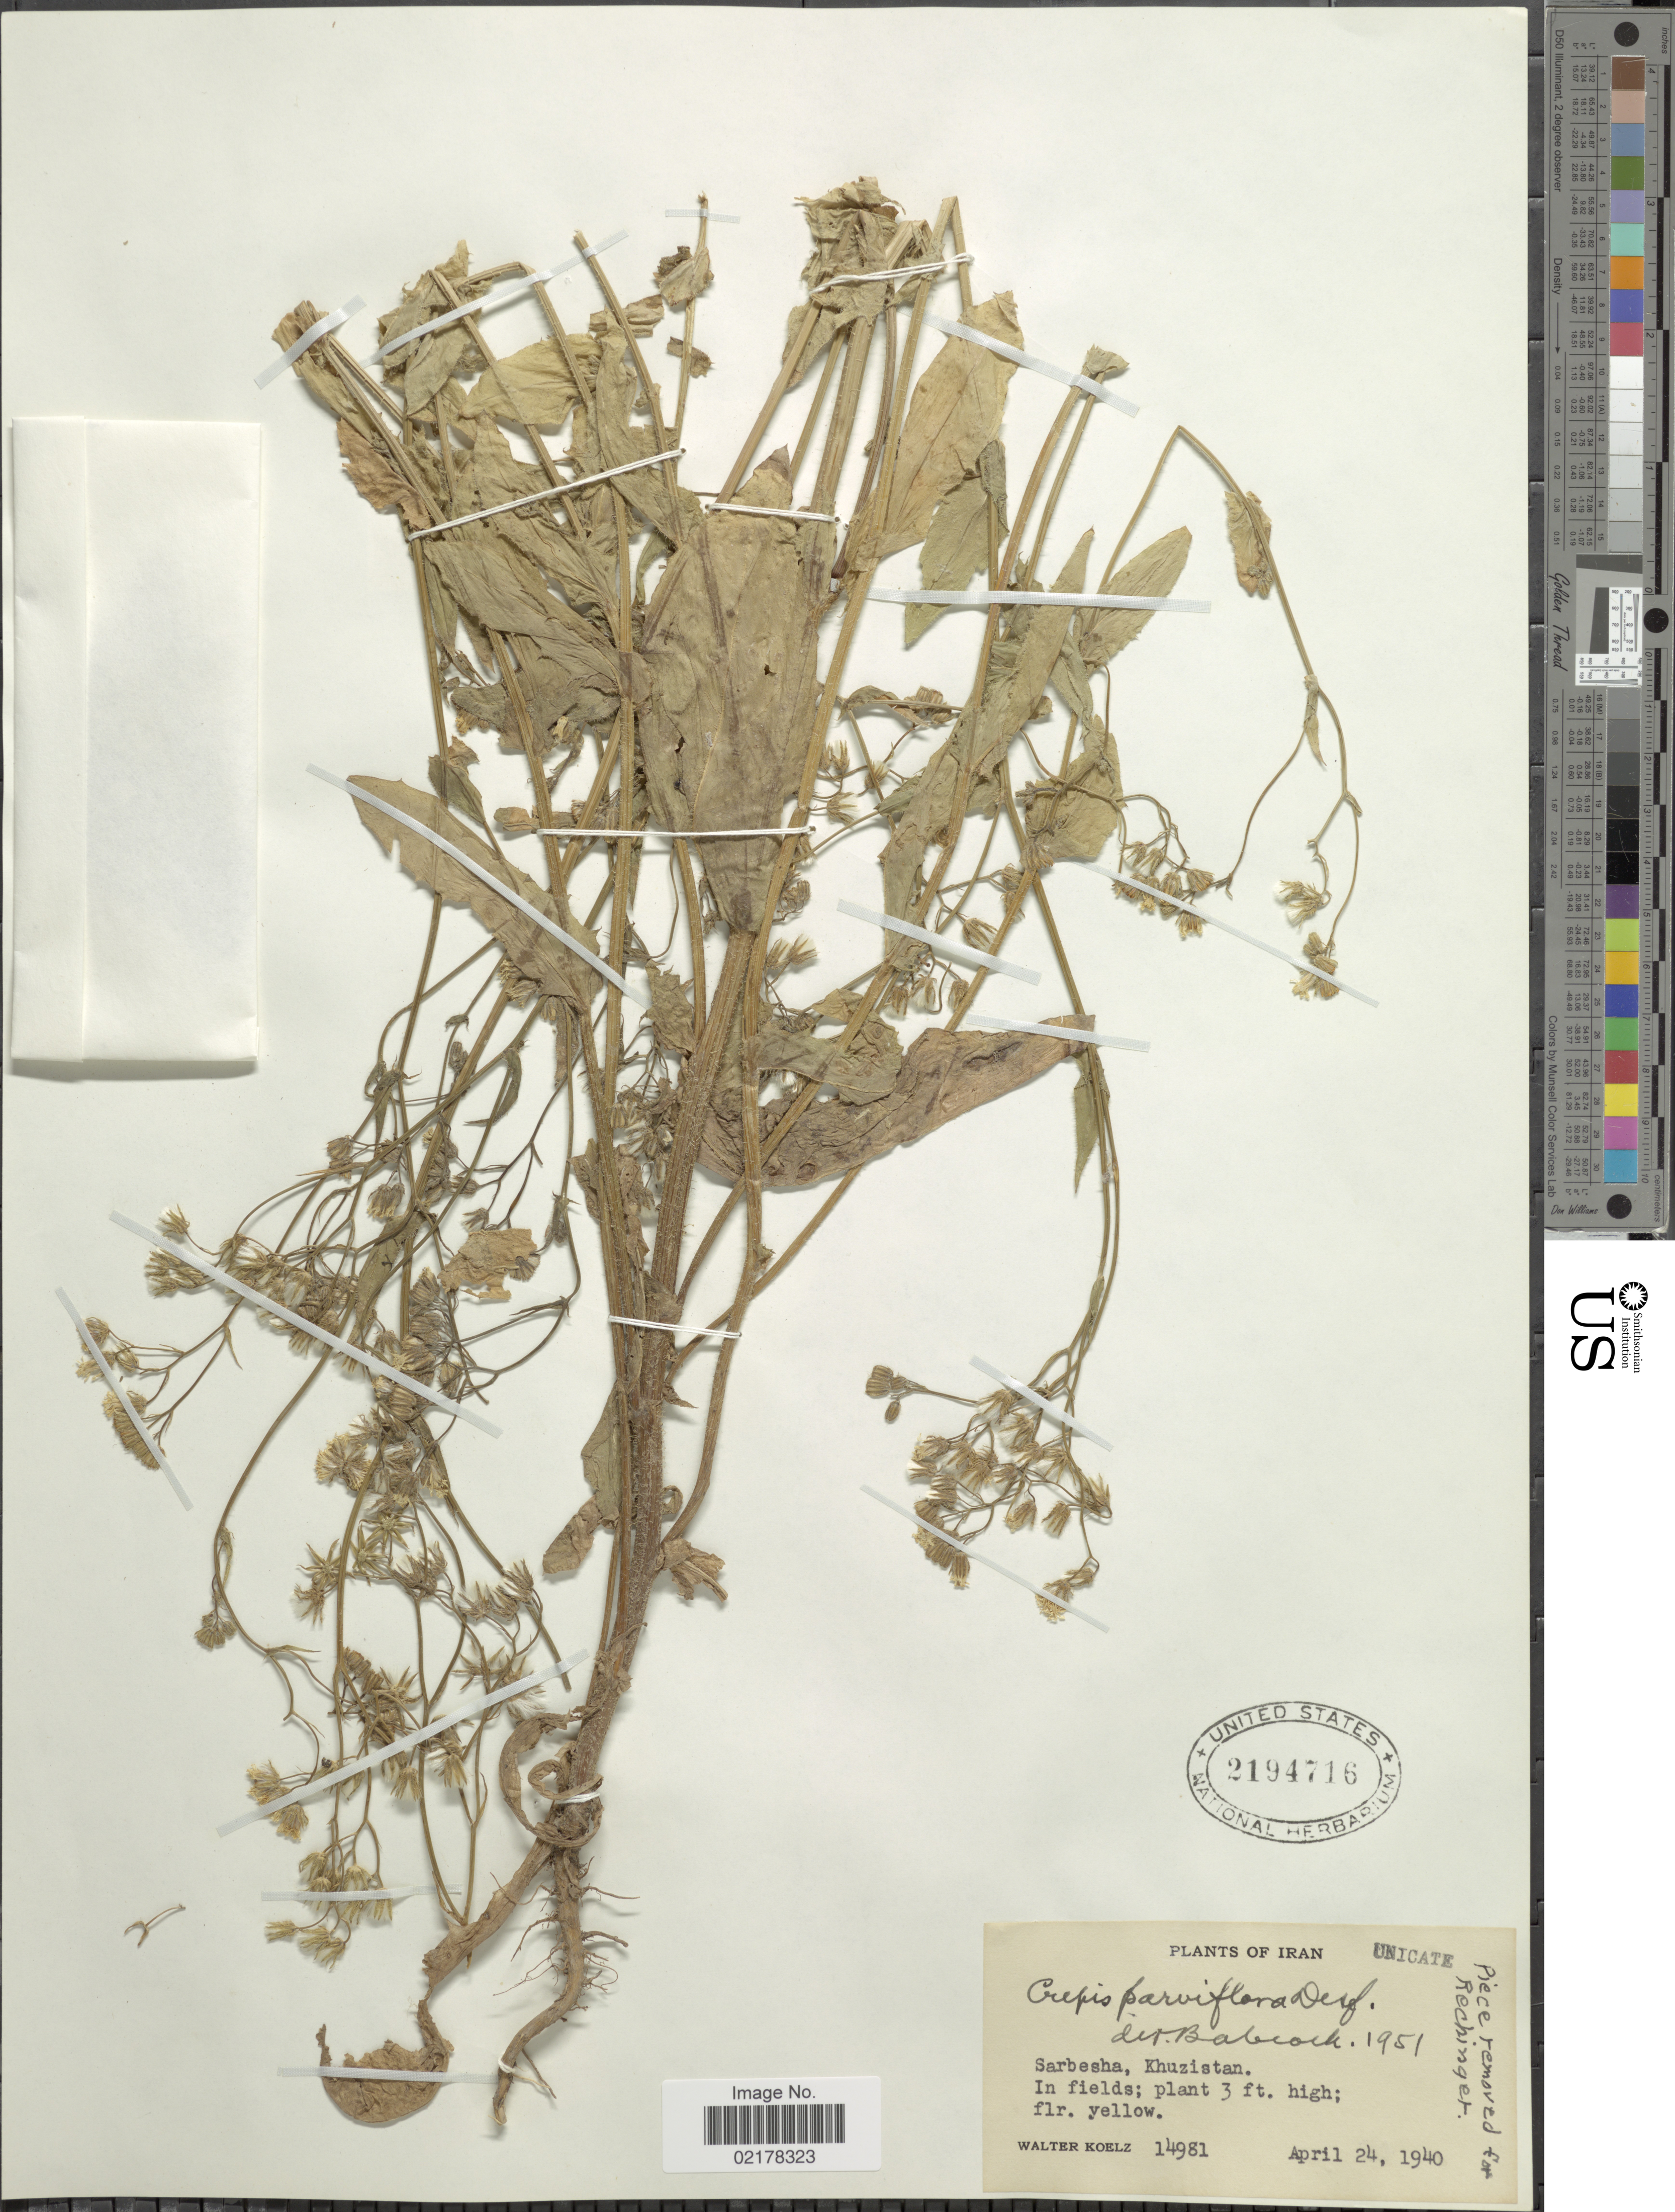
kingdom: Plantae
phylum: Tracheophyta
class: Magnoliopsida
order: Asterales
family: Asteraceae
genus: Crepis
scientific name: Crepis virens subsp. parviflora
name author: Arcang.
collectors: W. N. Koelz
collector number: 14981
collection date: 1940-04-24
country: Iran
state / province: Khuzestan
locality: Sarbesha, Khuzistan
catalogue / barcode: US 2194716